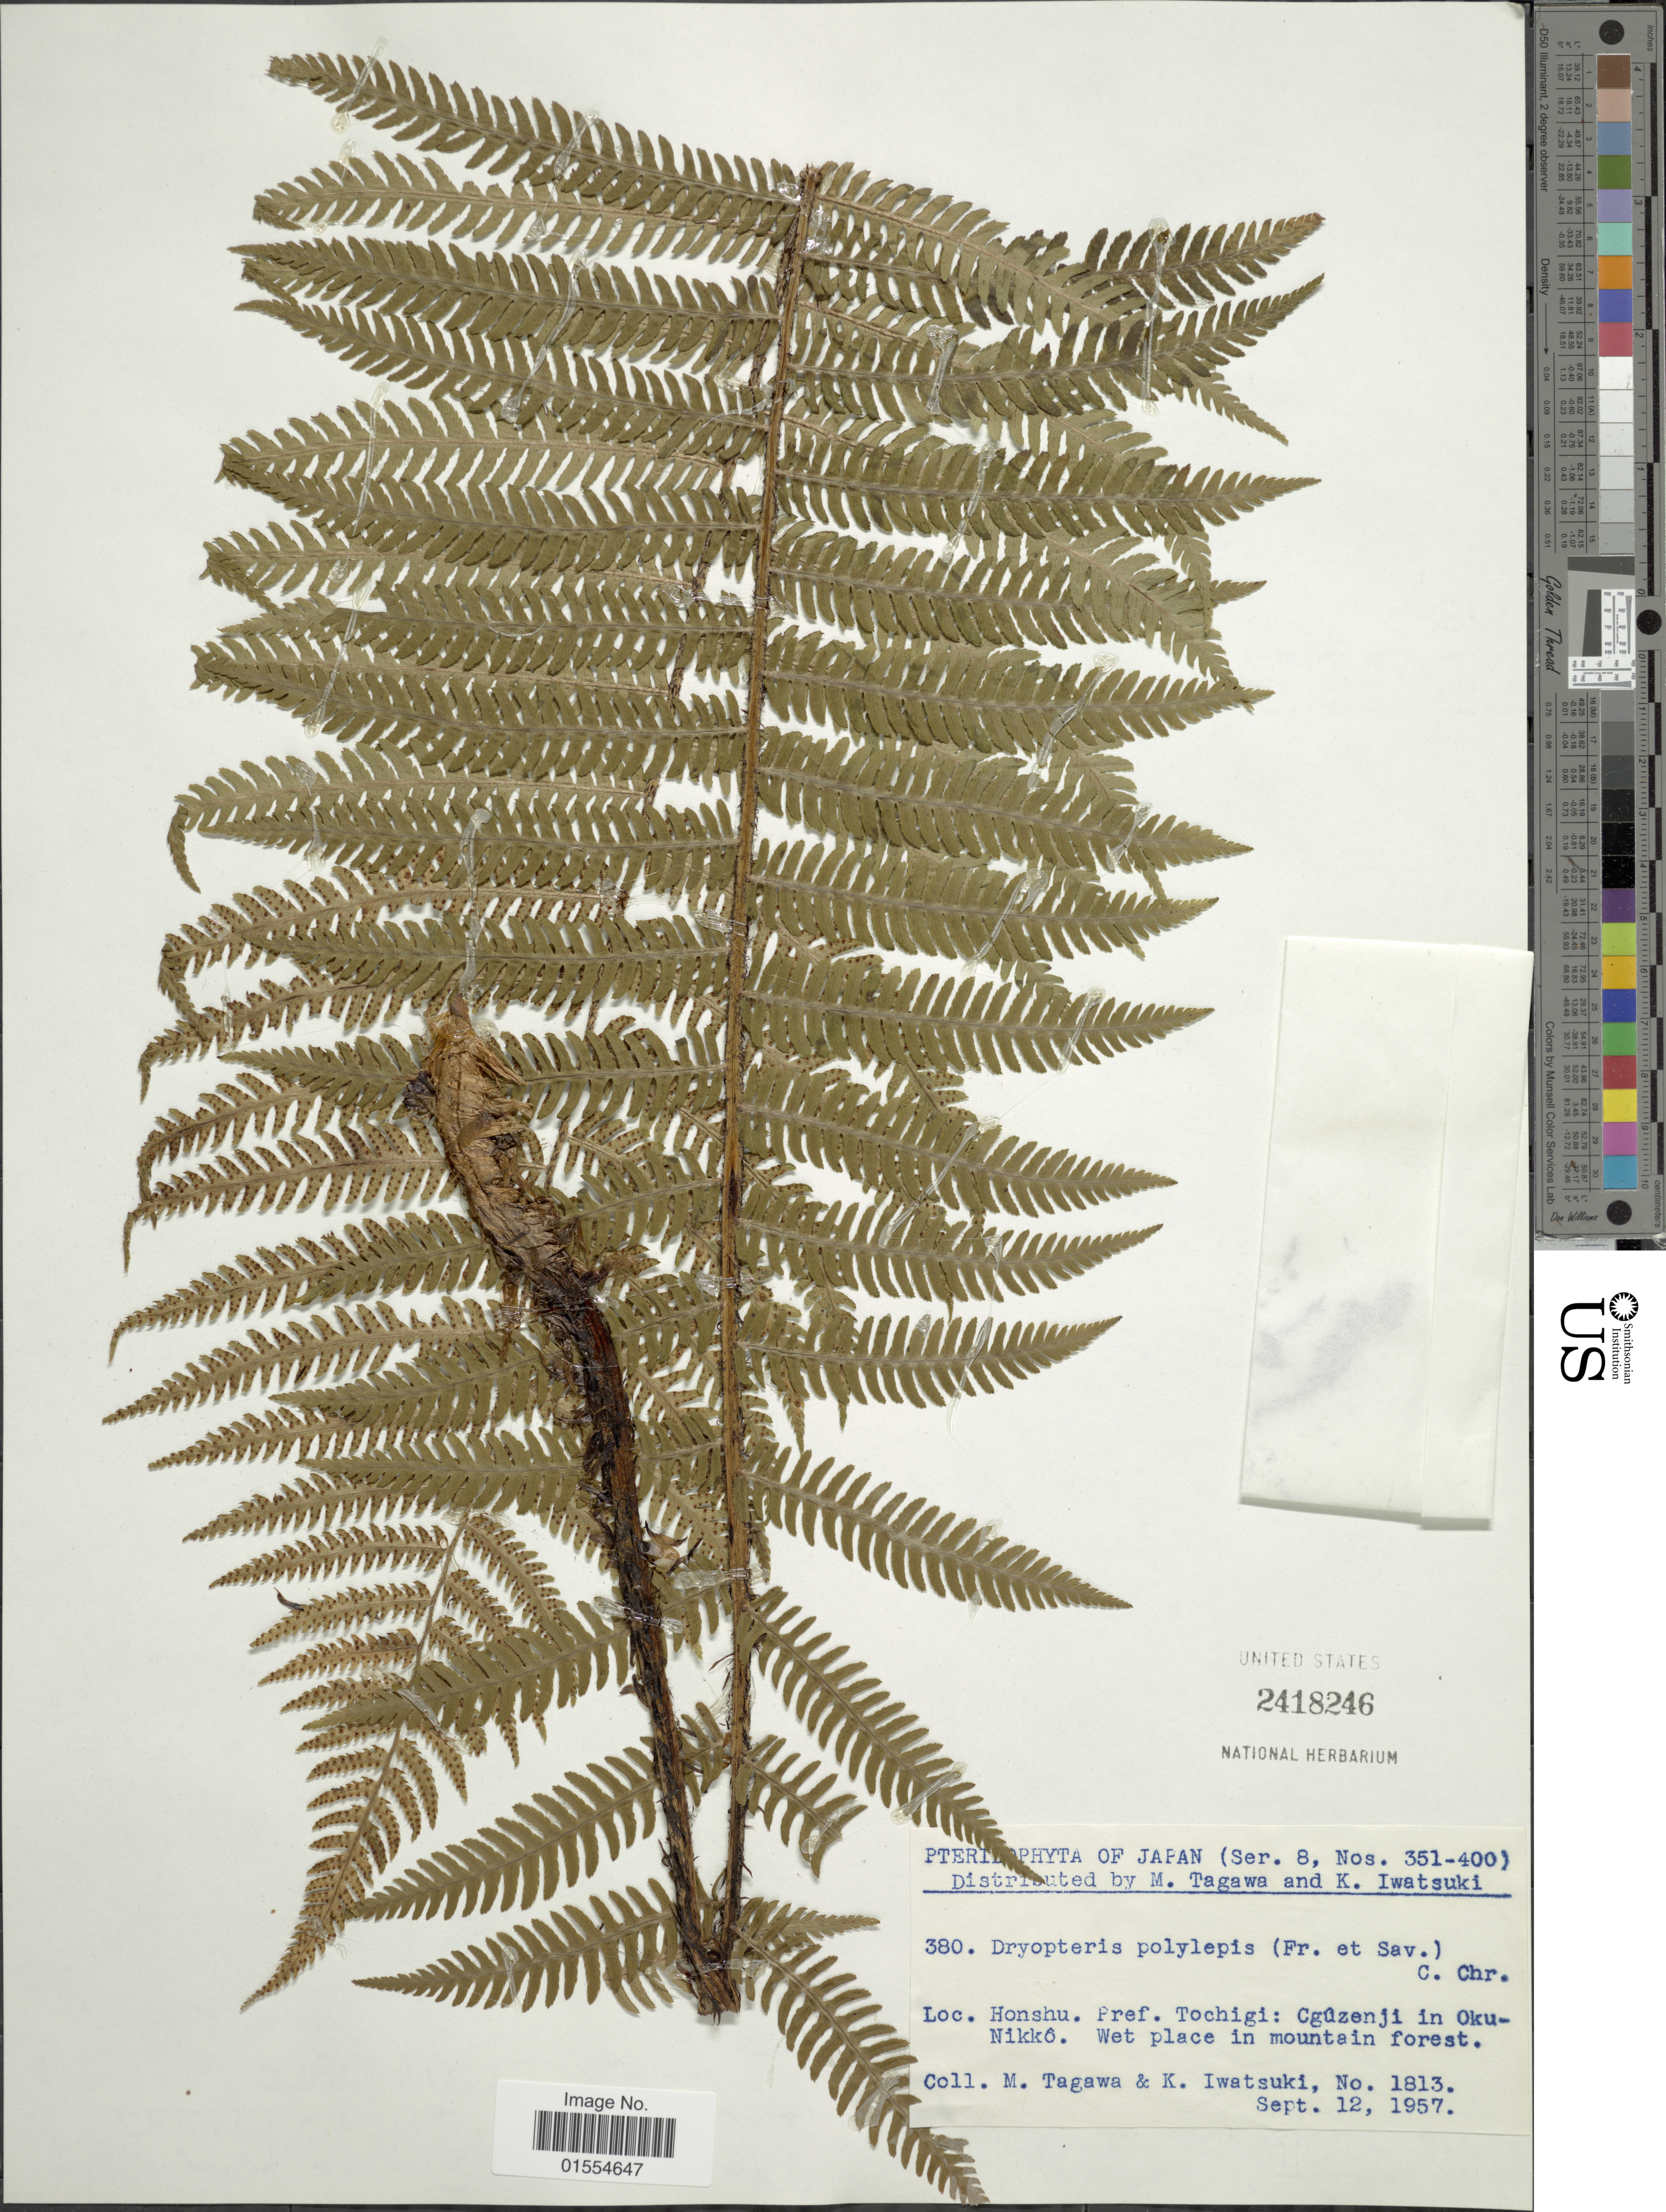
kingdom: Plantae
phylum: Tracheophyta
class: Polypodiopsida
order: Polypodiales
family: Dryopteridaceae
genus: Dryopteris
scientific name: Dryopteris polylepis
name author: (Franch. & Sav.) C. Chr.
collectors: M. Tagawa & K. Iwatsuki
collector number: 1813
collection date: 1957-09-12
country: Japan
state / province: Totigi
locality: Honshu. Pref. Tochigi: Cguzenji in Okunikko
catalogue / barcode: US 2418246